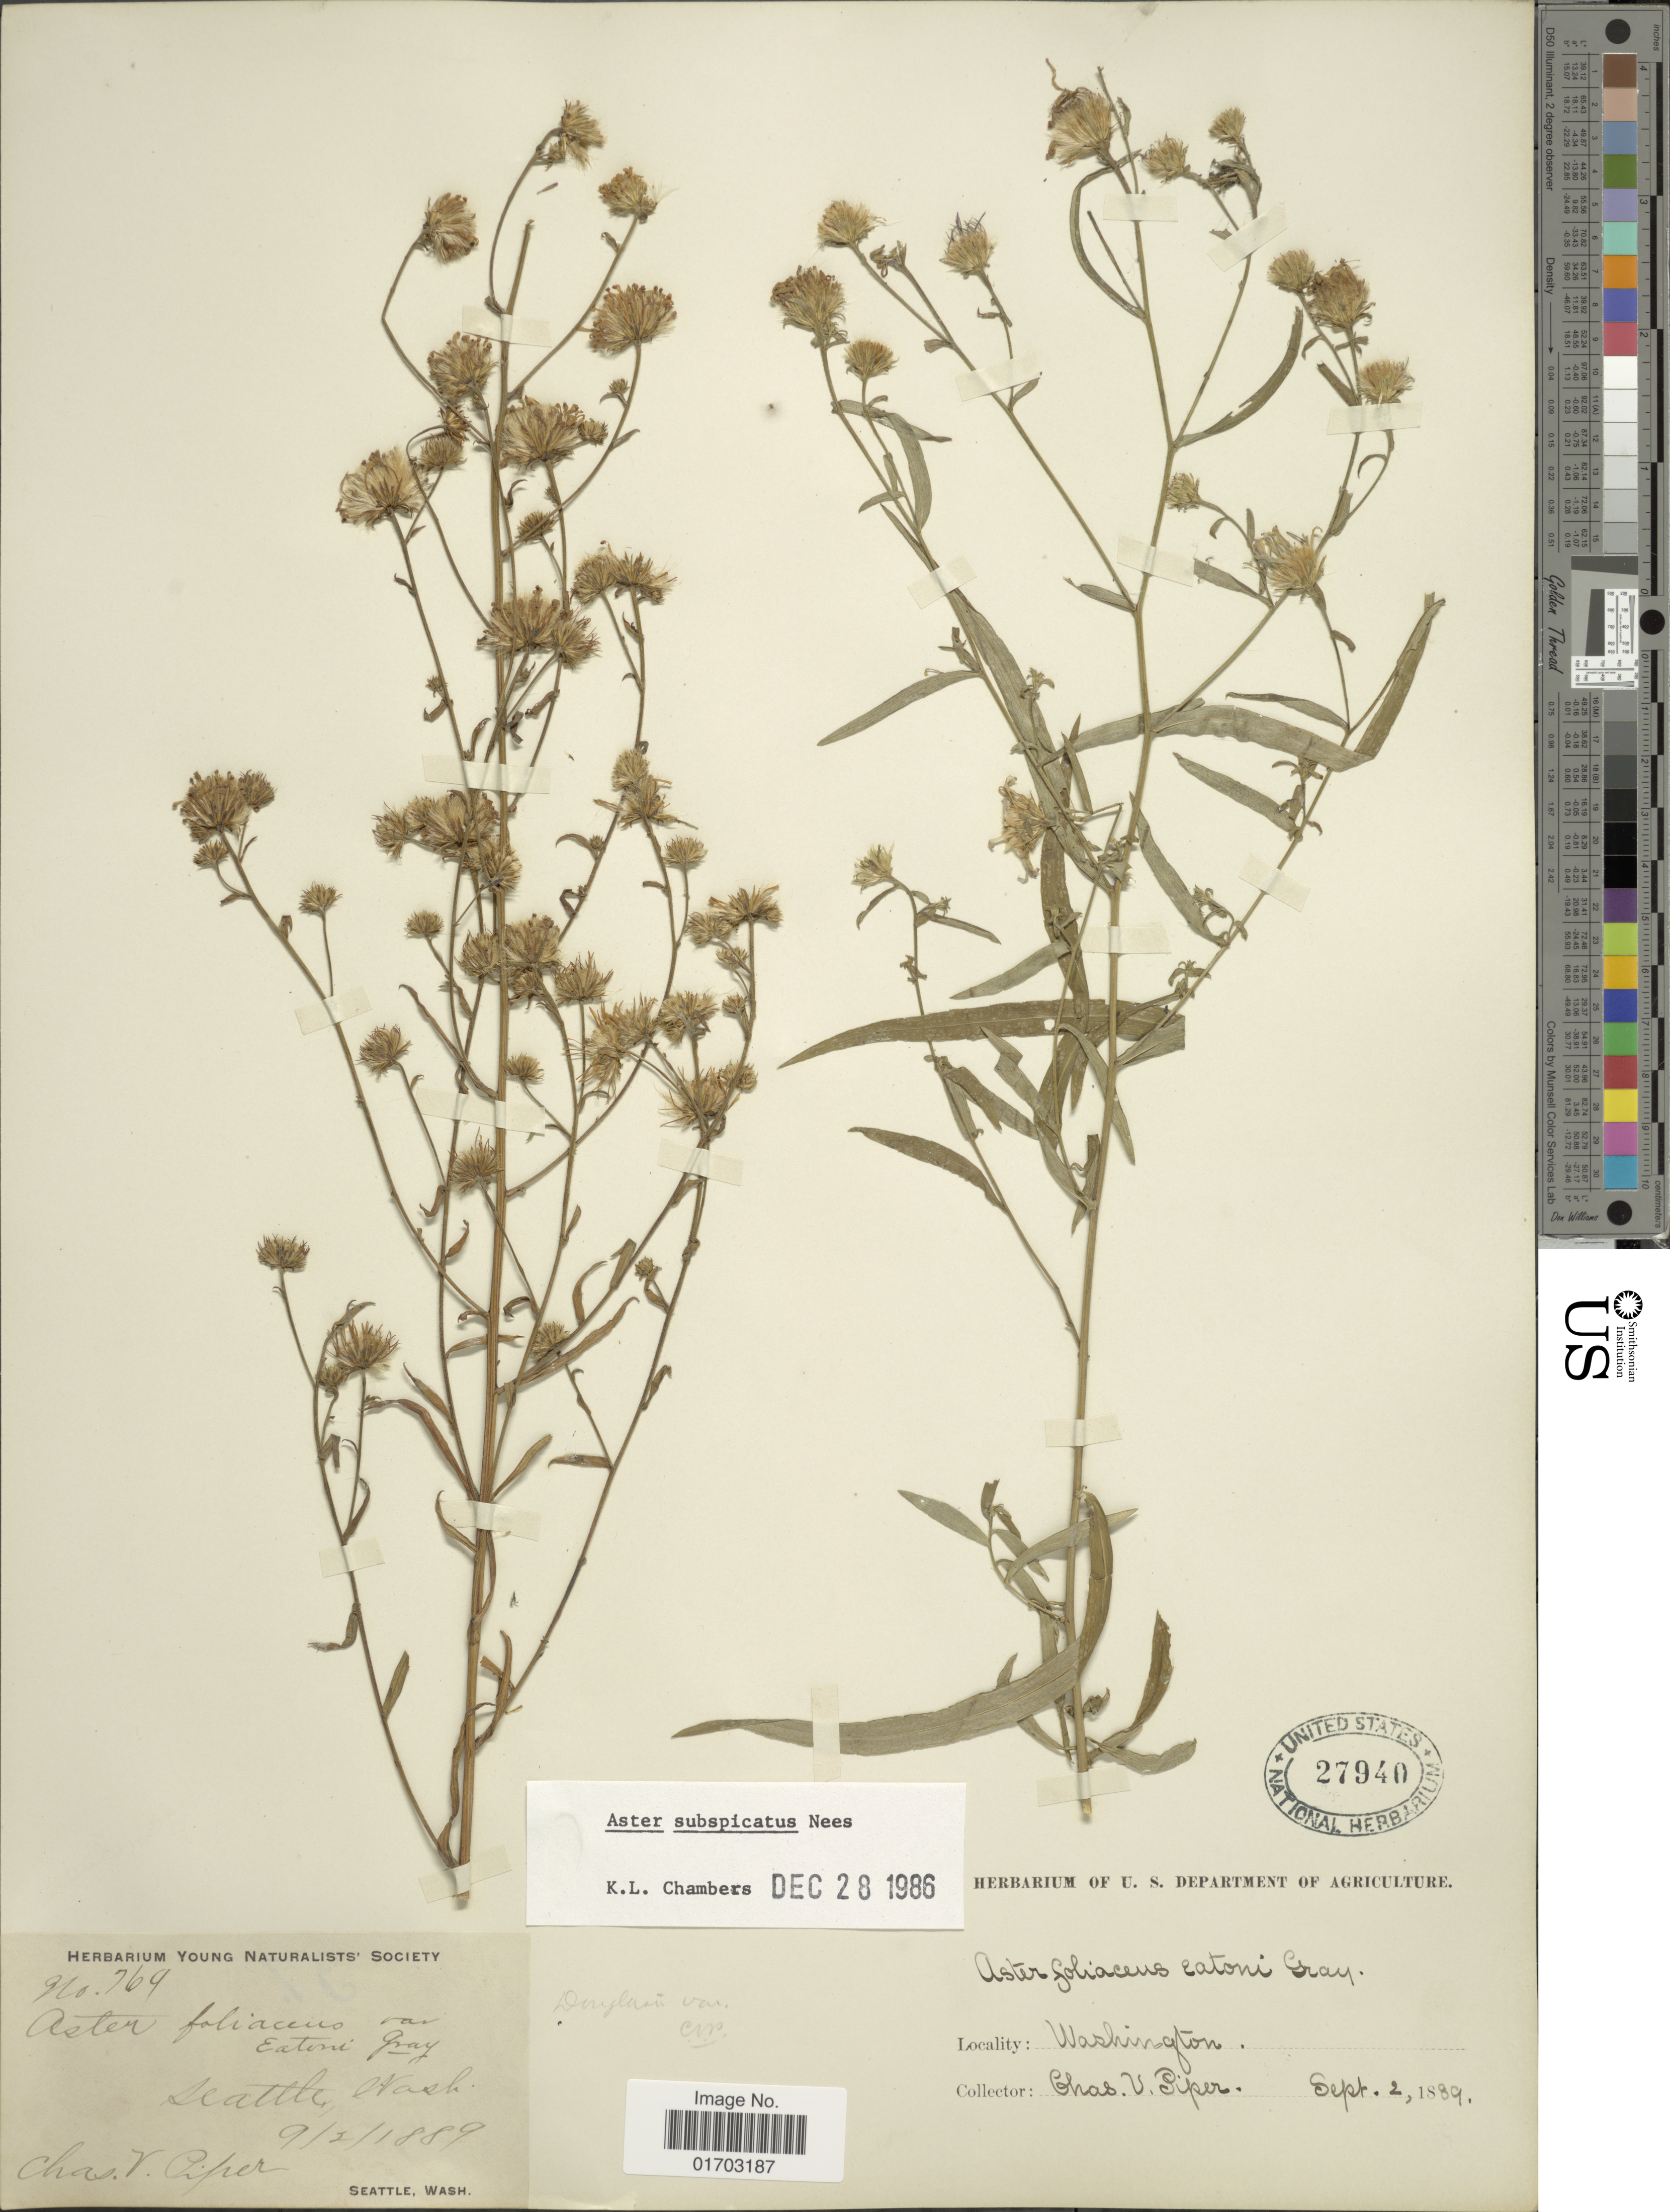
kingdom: Plantae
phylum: Tracheophyta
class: Magnoliopsida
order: Asterales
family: Asteraceae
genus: Symphyotrichum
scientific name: Symphyotrichum subspicatum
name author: (Nees) G.L. Nesom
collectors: C. V. Piper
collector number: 769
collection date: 1889-09-02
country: United States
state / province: Washington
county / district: King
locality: Seattle.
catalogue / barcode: US 27940